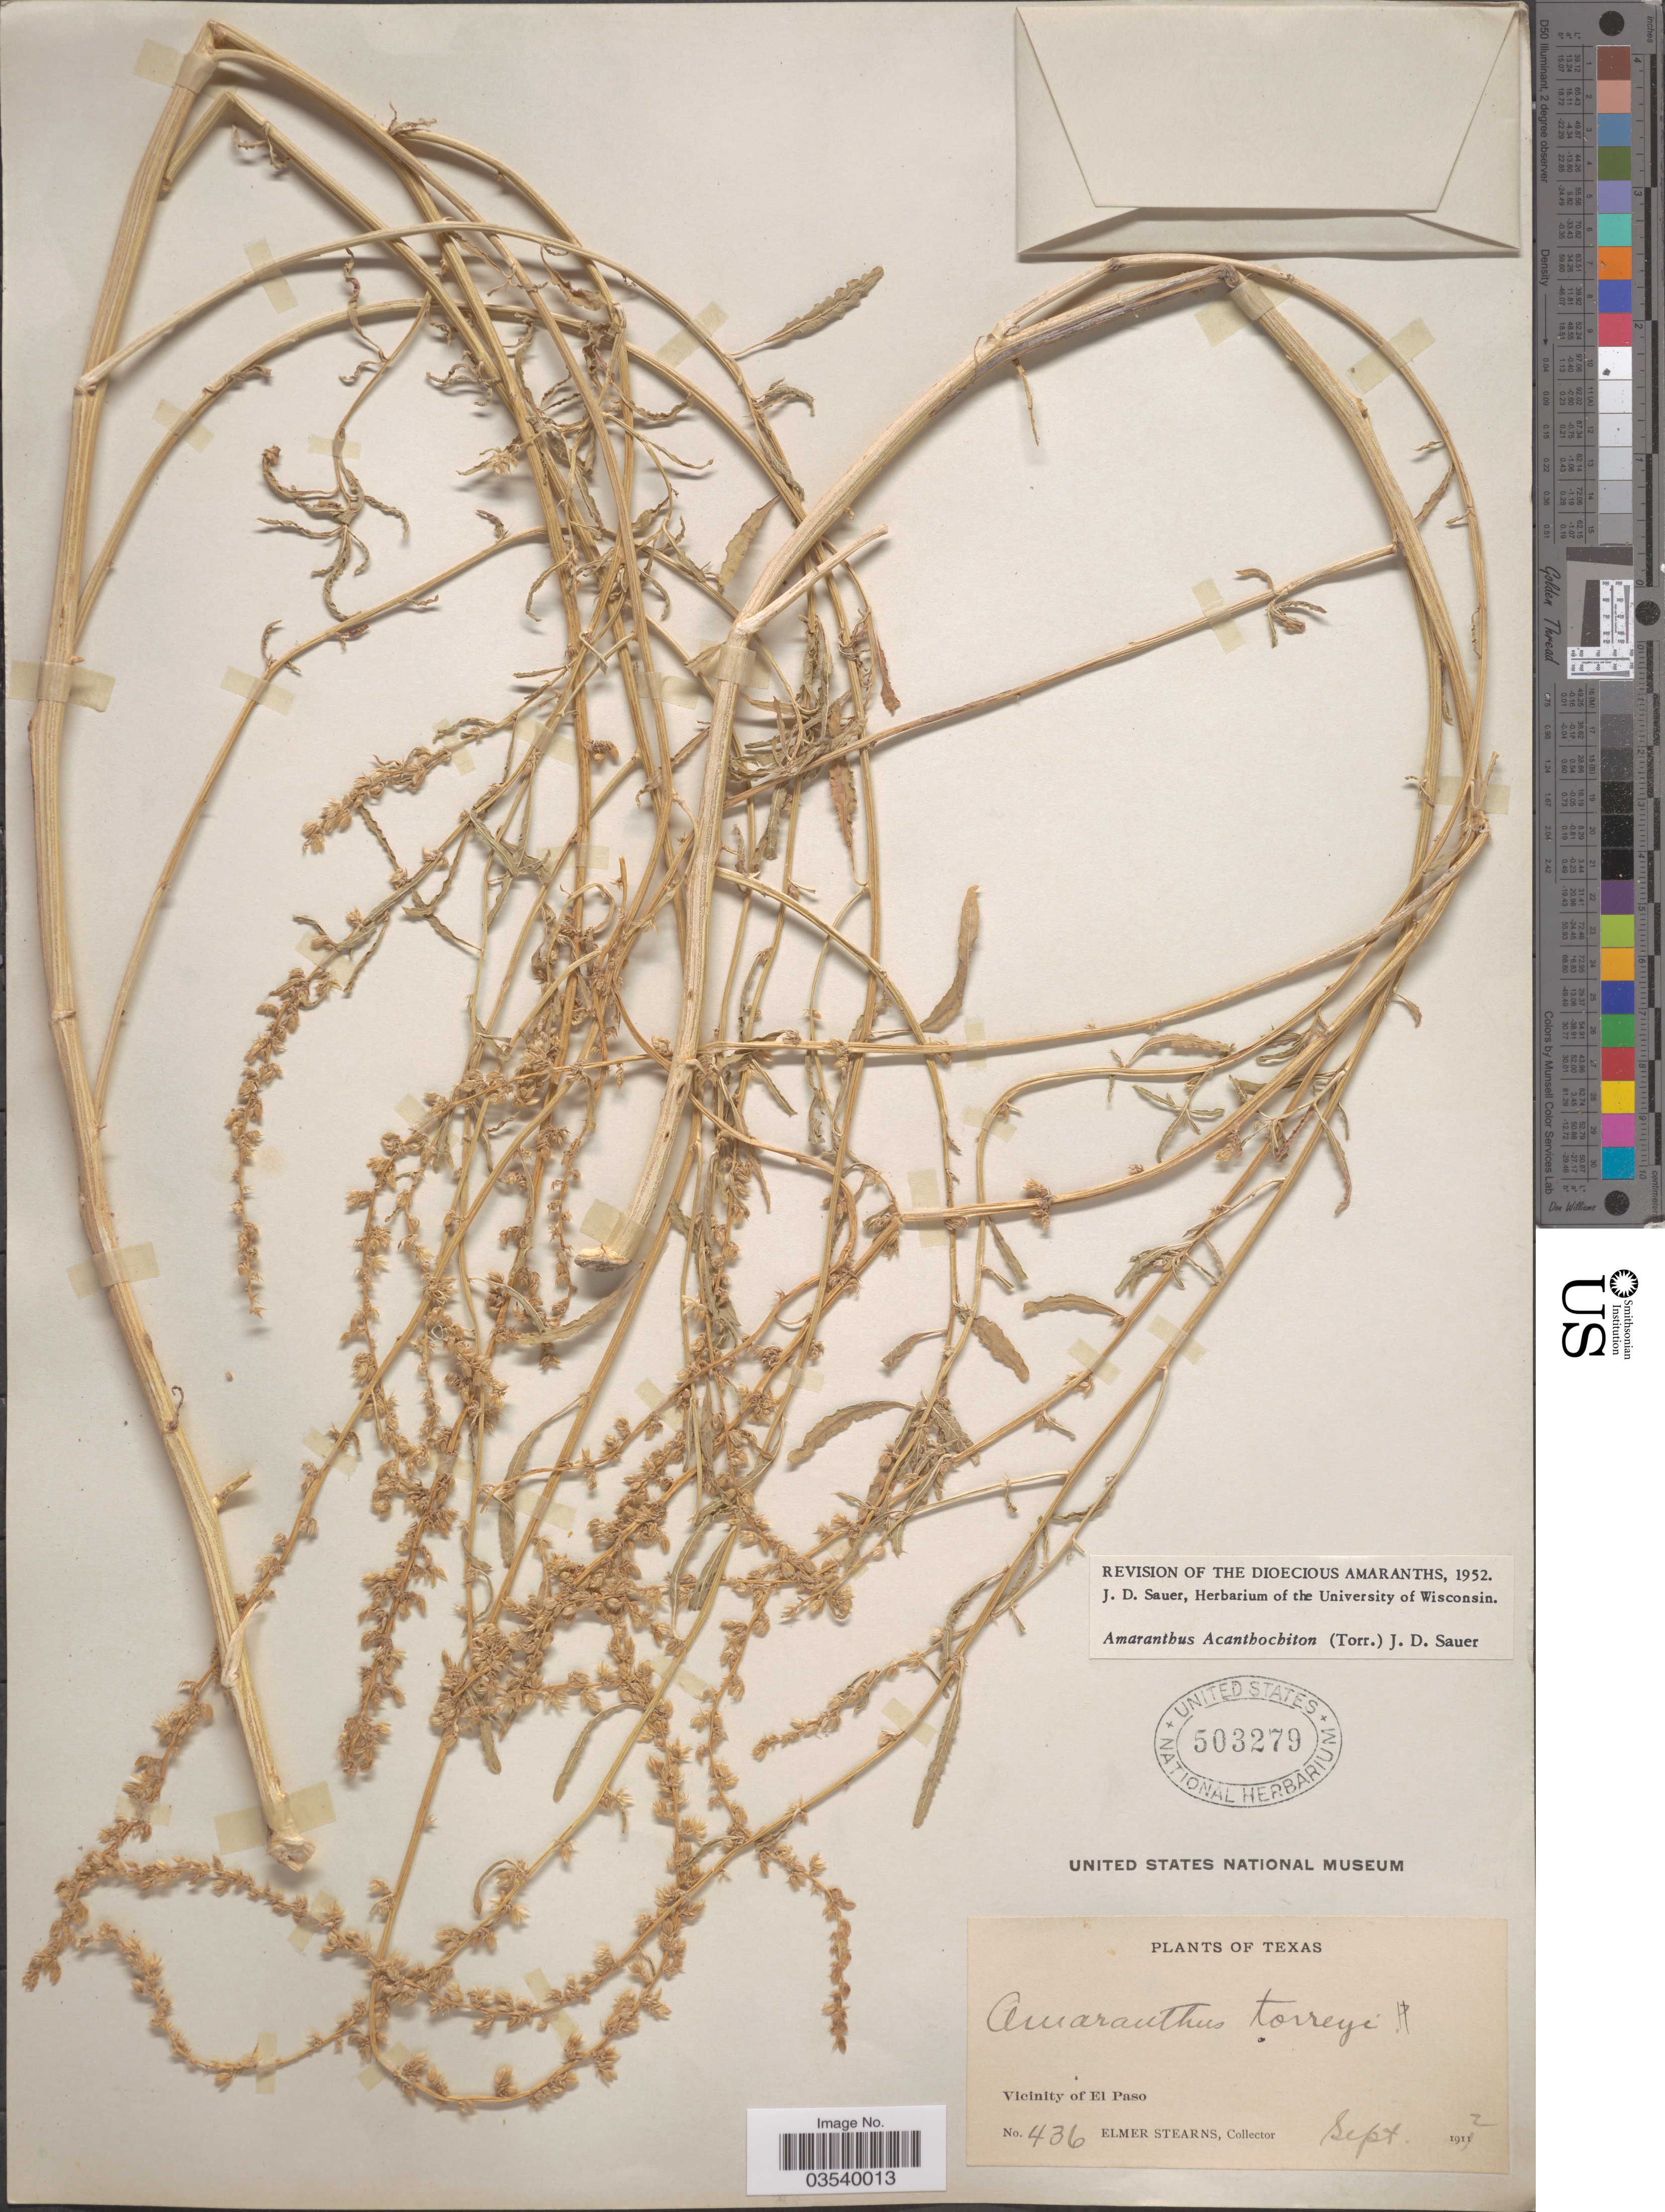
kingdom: Plantae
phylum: Tracheophyta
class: Magnoliopsida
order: Caryophyllales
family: Amaranthaceae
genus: Amaranthus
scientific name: Amaranthus acanthochiton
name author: J.D. Sauer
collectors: E. Stearns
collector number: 436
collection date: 1912-09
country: United States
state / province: Texas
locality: Vicinity of El Paso.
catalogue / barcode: US 503279